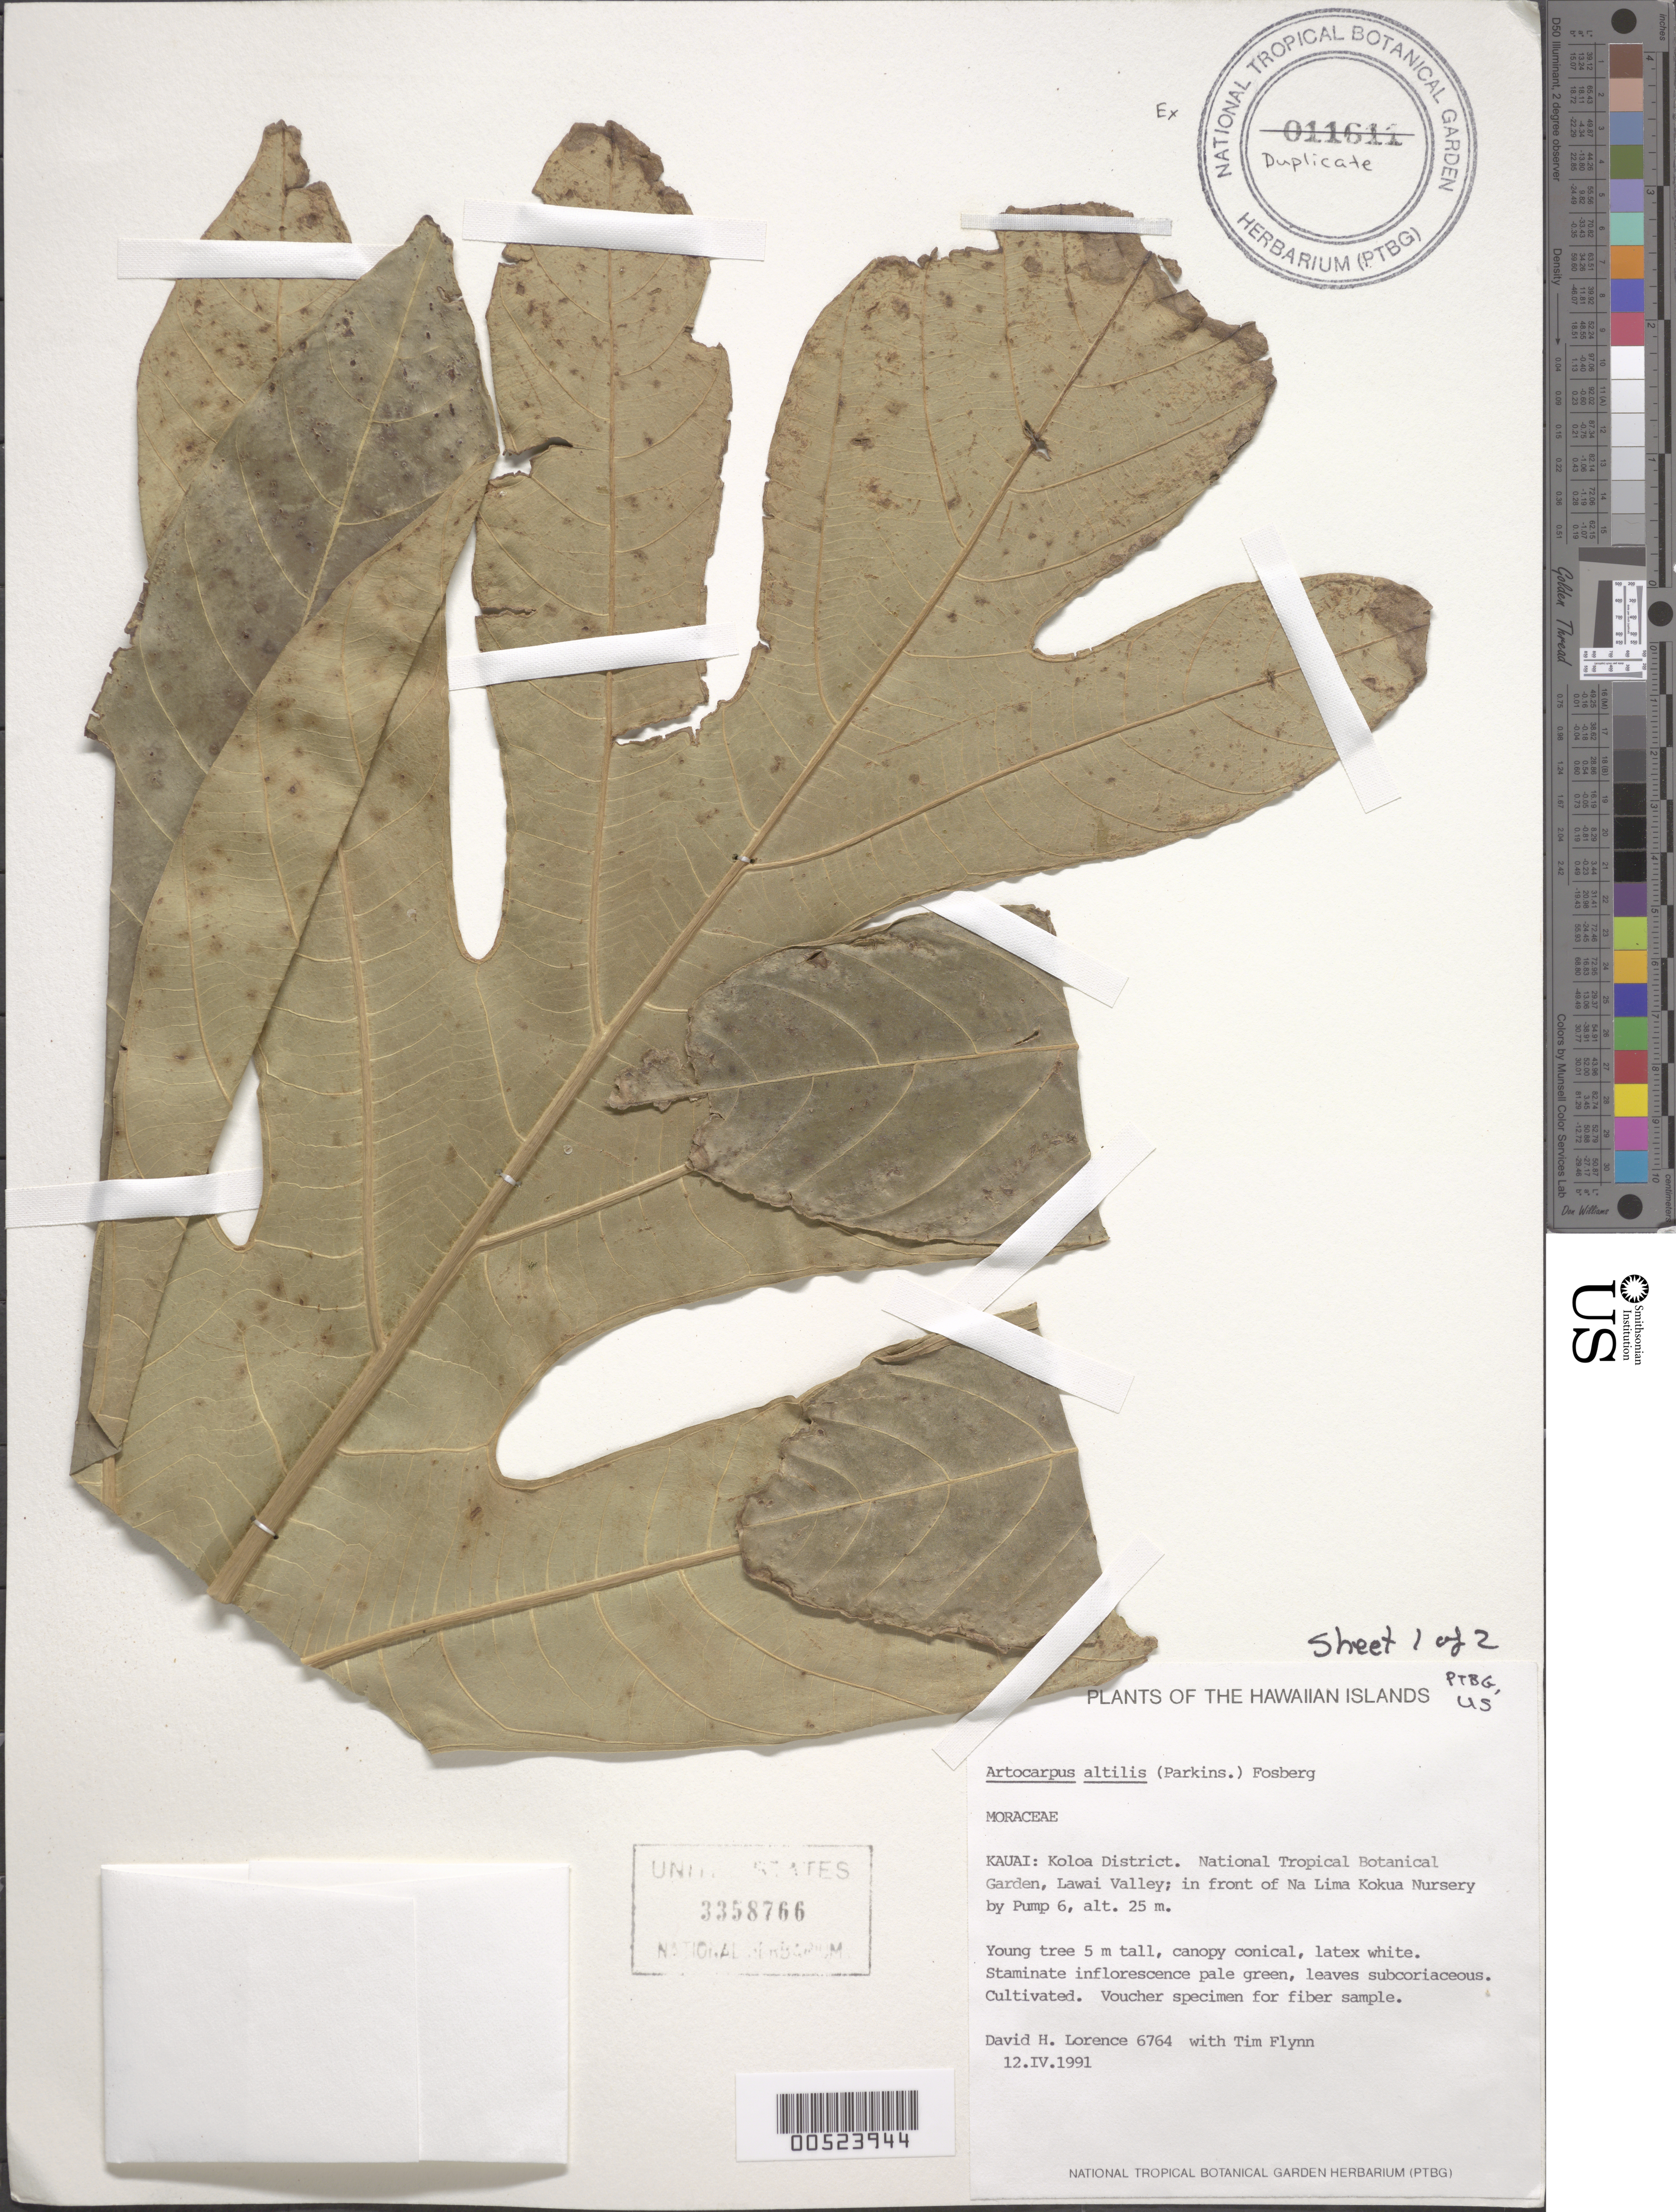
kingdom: Plantae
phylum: Tracheophyta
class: Magnoliopsida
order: Rosales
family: Moraceae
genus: Artocarpus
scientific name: Artocarpus altilis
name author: (Parkinson) Fosberg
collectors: D. Lorence & T. W. Flynn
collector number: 6764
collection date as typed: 12 Apr 1991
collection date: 1991-04-12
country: United States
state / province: Hawaii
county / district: Kauai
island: Kaua'i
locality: Koloa Dist, National Tropical Botanical Garden, Lawai Valley, in front of Na Lima Kokua Nursery by Pump 6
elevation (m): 25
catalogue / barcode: US 3358766